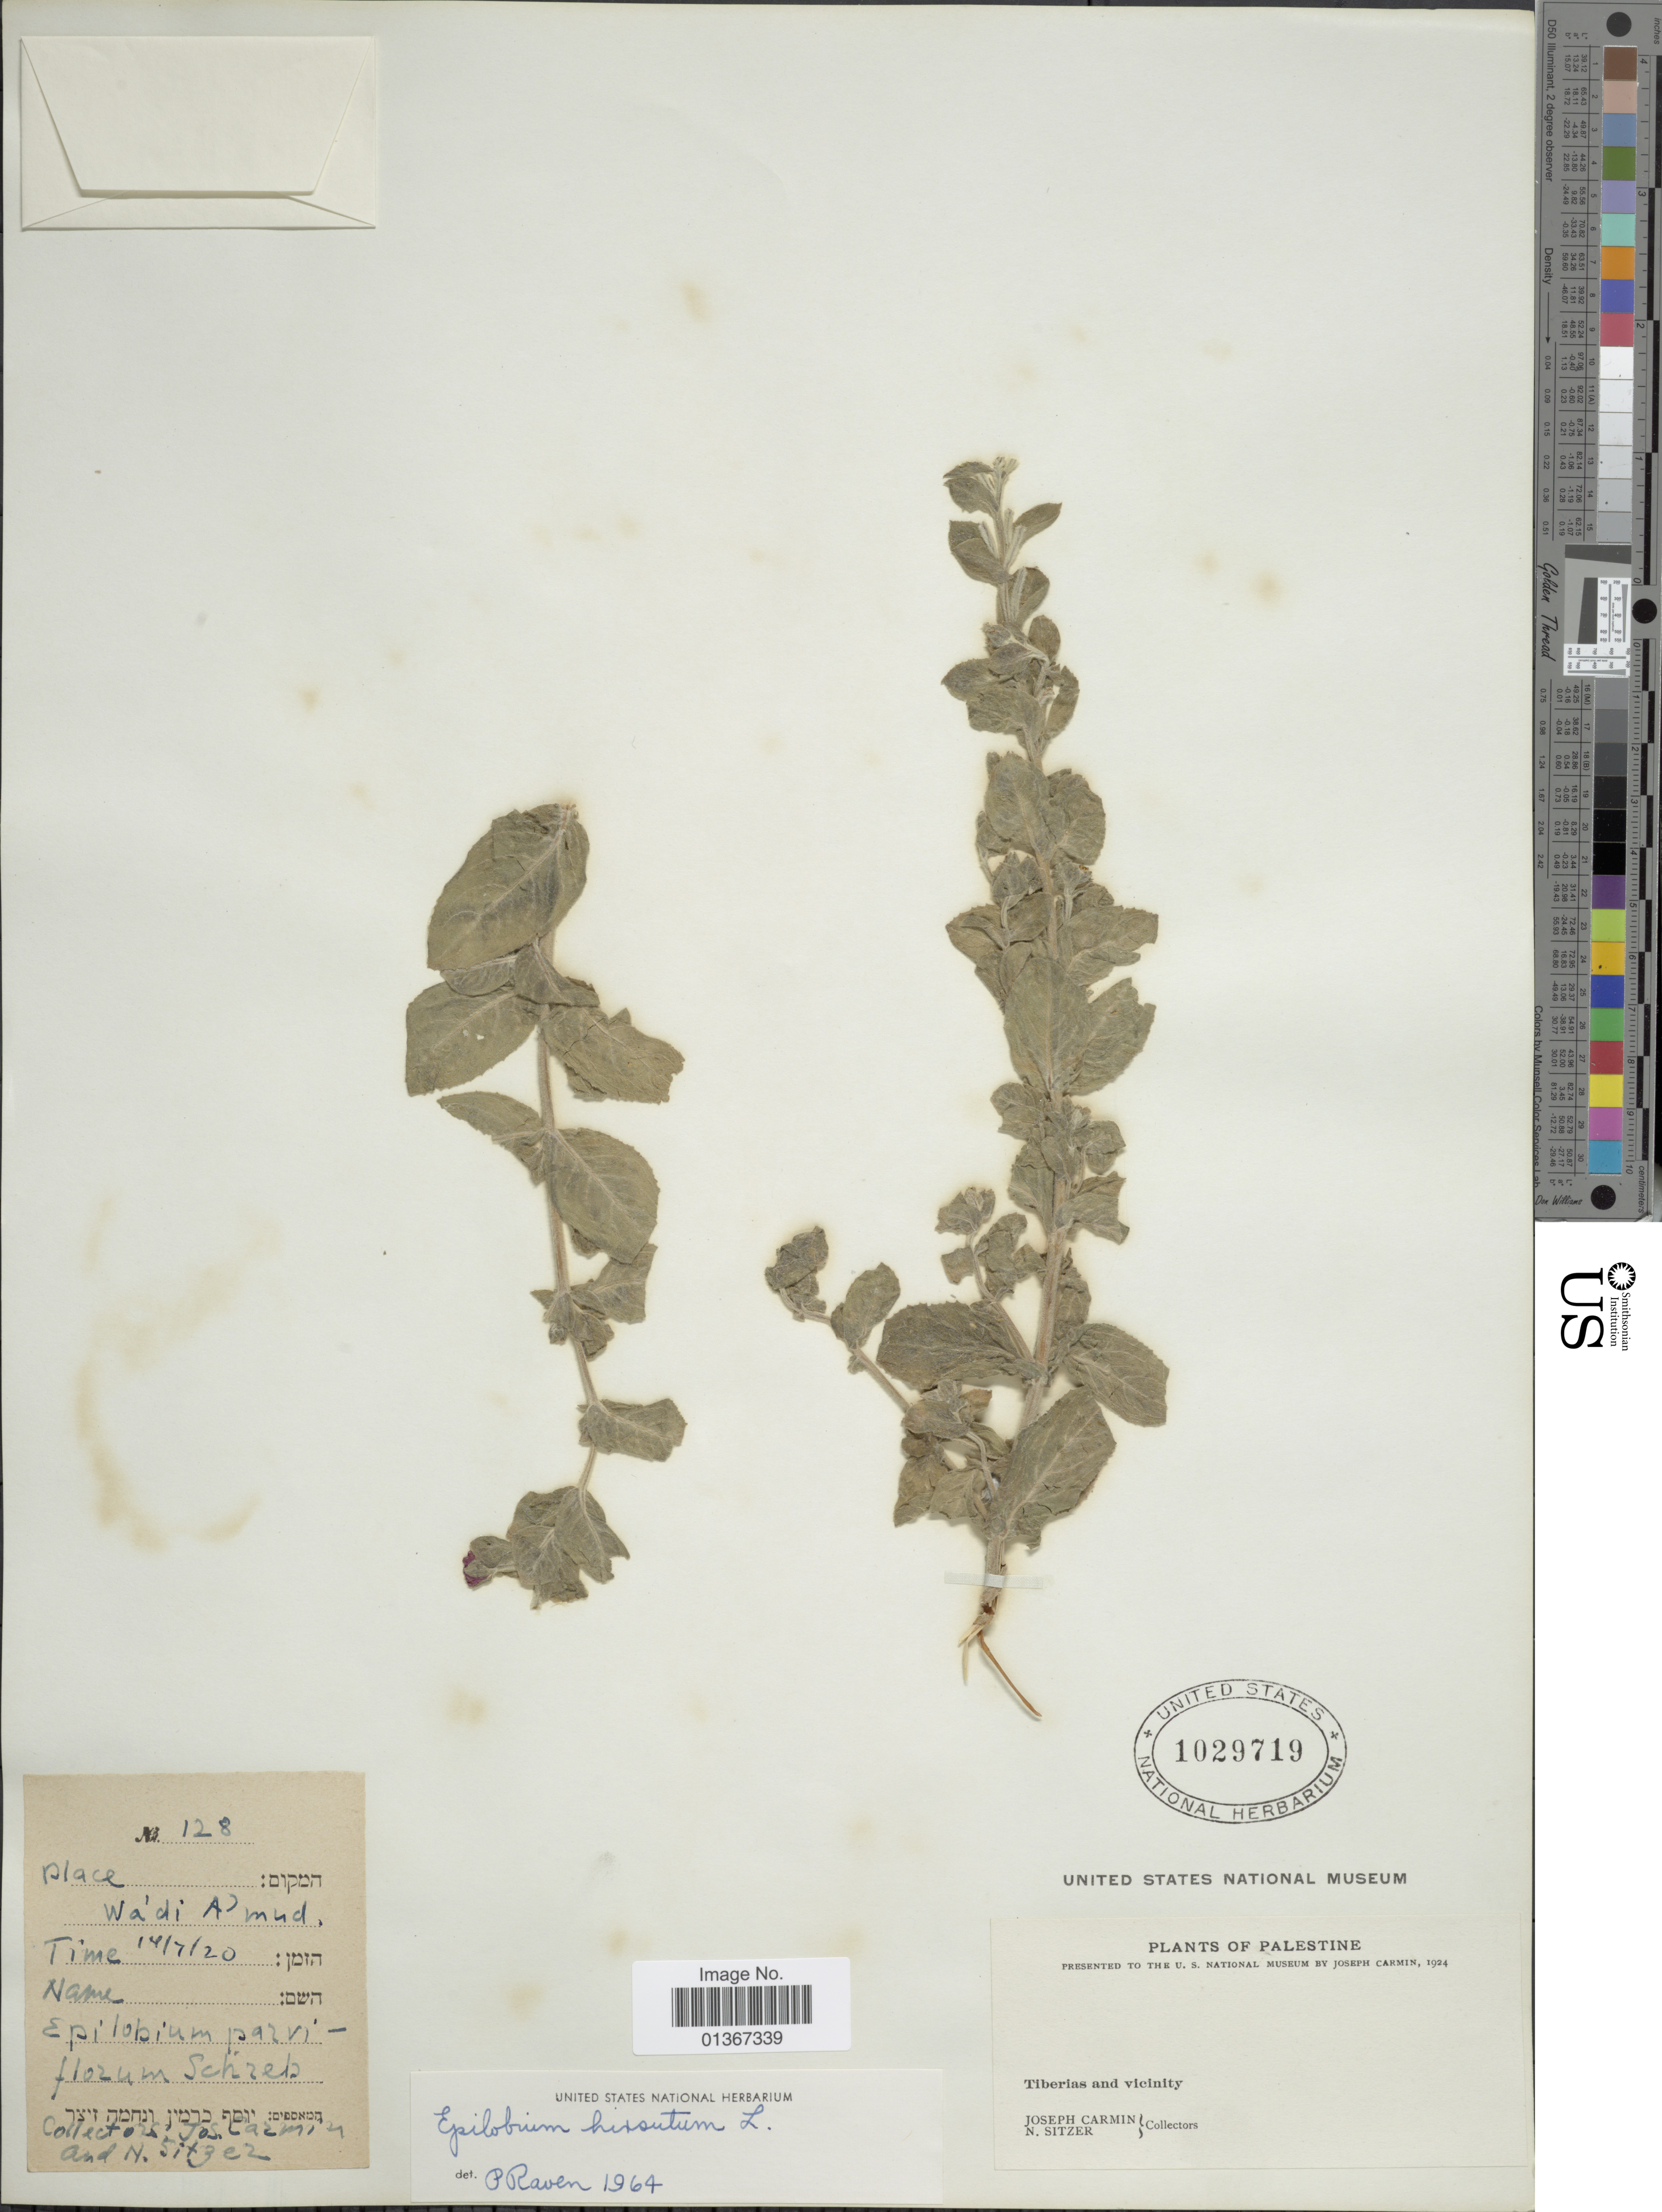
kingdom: Plantae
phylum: Tracheophyta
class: Magnoliopsida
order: Myrtales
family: Onagraceae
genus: Epilobium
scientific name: Epilobium hirsutum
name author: L.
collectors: J. Carmin & N. Sitzer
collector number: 128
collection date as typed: Transcribed d/m/y: 14/7/20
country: Israel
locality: Palestine. Wa'di A'mud. Tiberias and vicinity.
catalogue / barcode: US 1029719